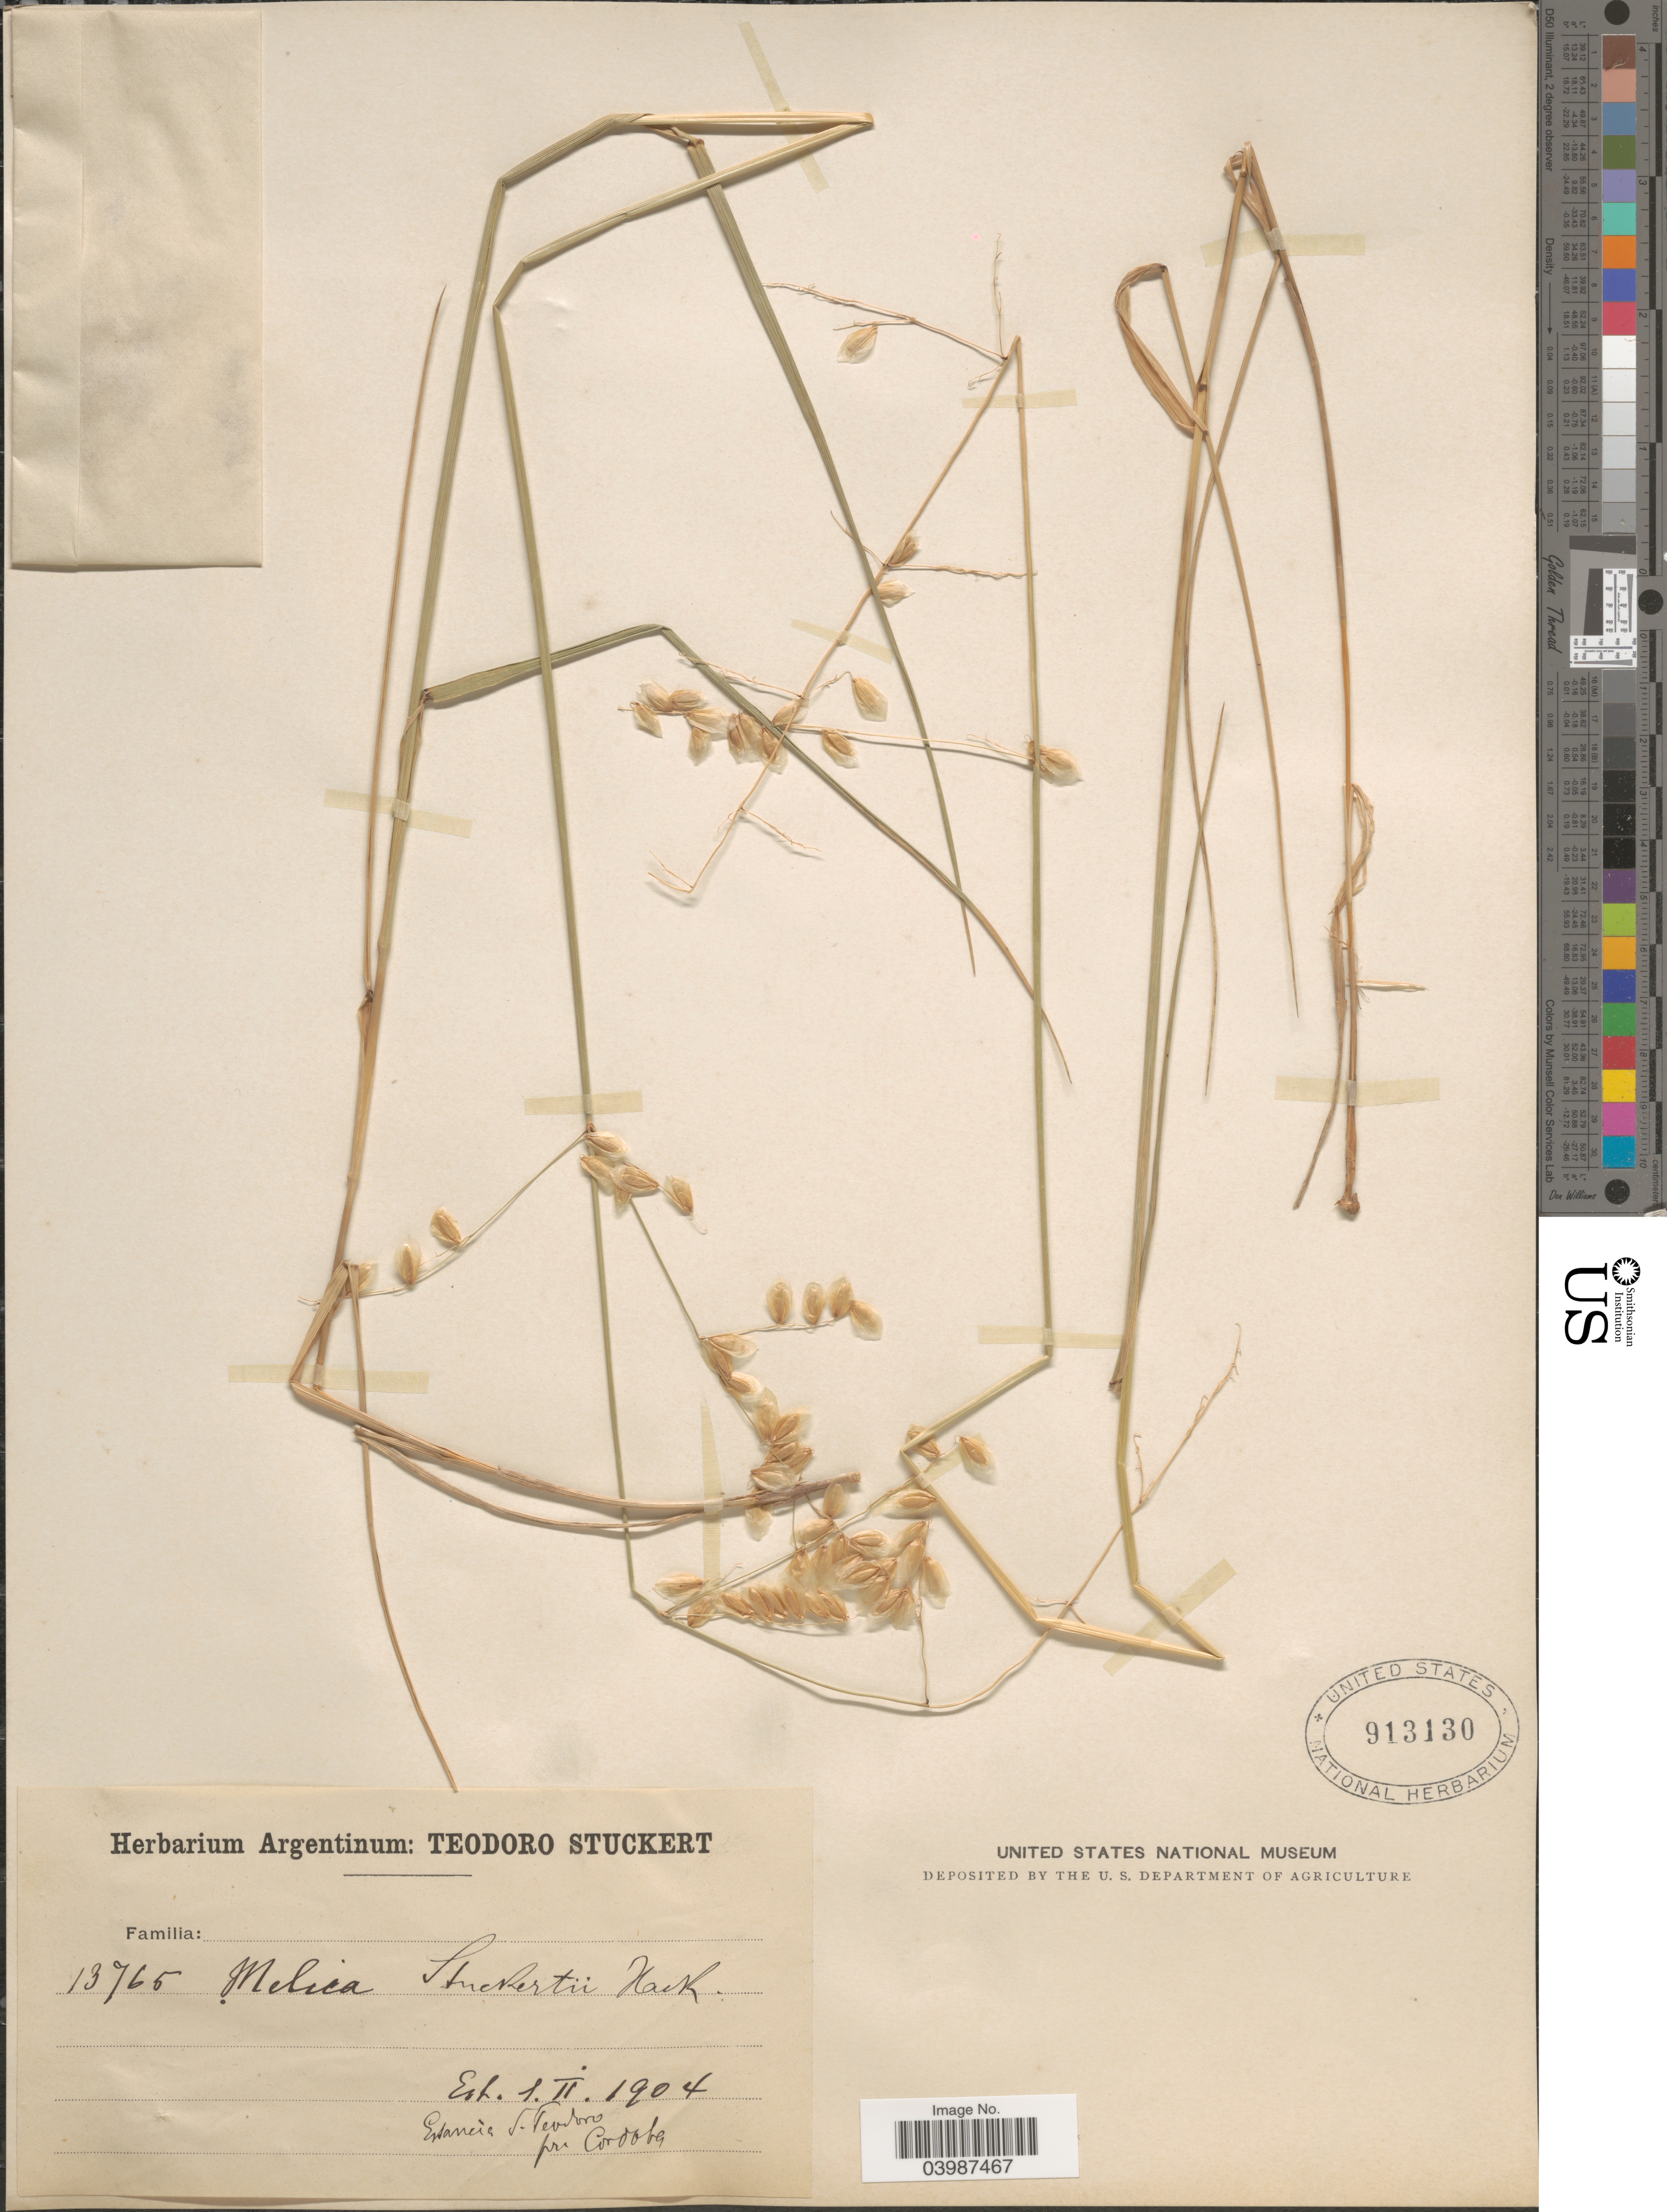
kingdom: Plantae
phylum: Tracheophyta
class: Liliopsida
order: Poales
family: Poaceae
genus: Melica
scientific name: Melica stuckertii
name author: Hack. ex Stuck.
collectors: T. Stuckert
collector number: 13765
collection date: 1904-02-01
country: Argentina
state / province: Cordoba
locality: Estancìa S. Teodoro.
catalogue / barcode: US 913130